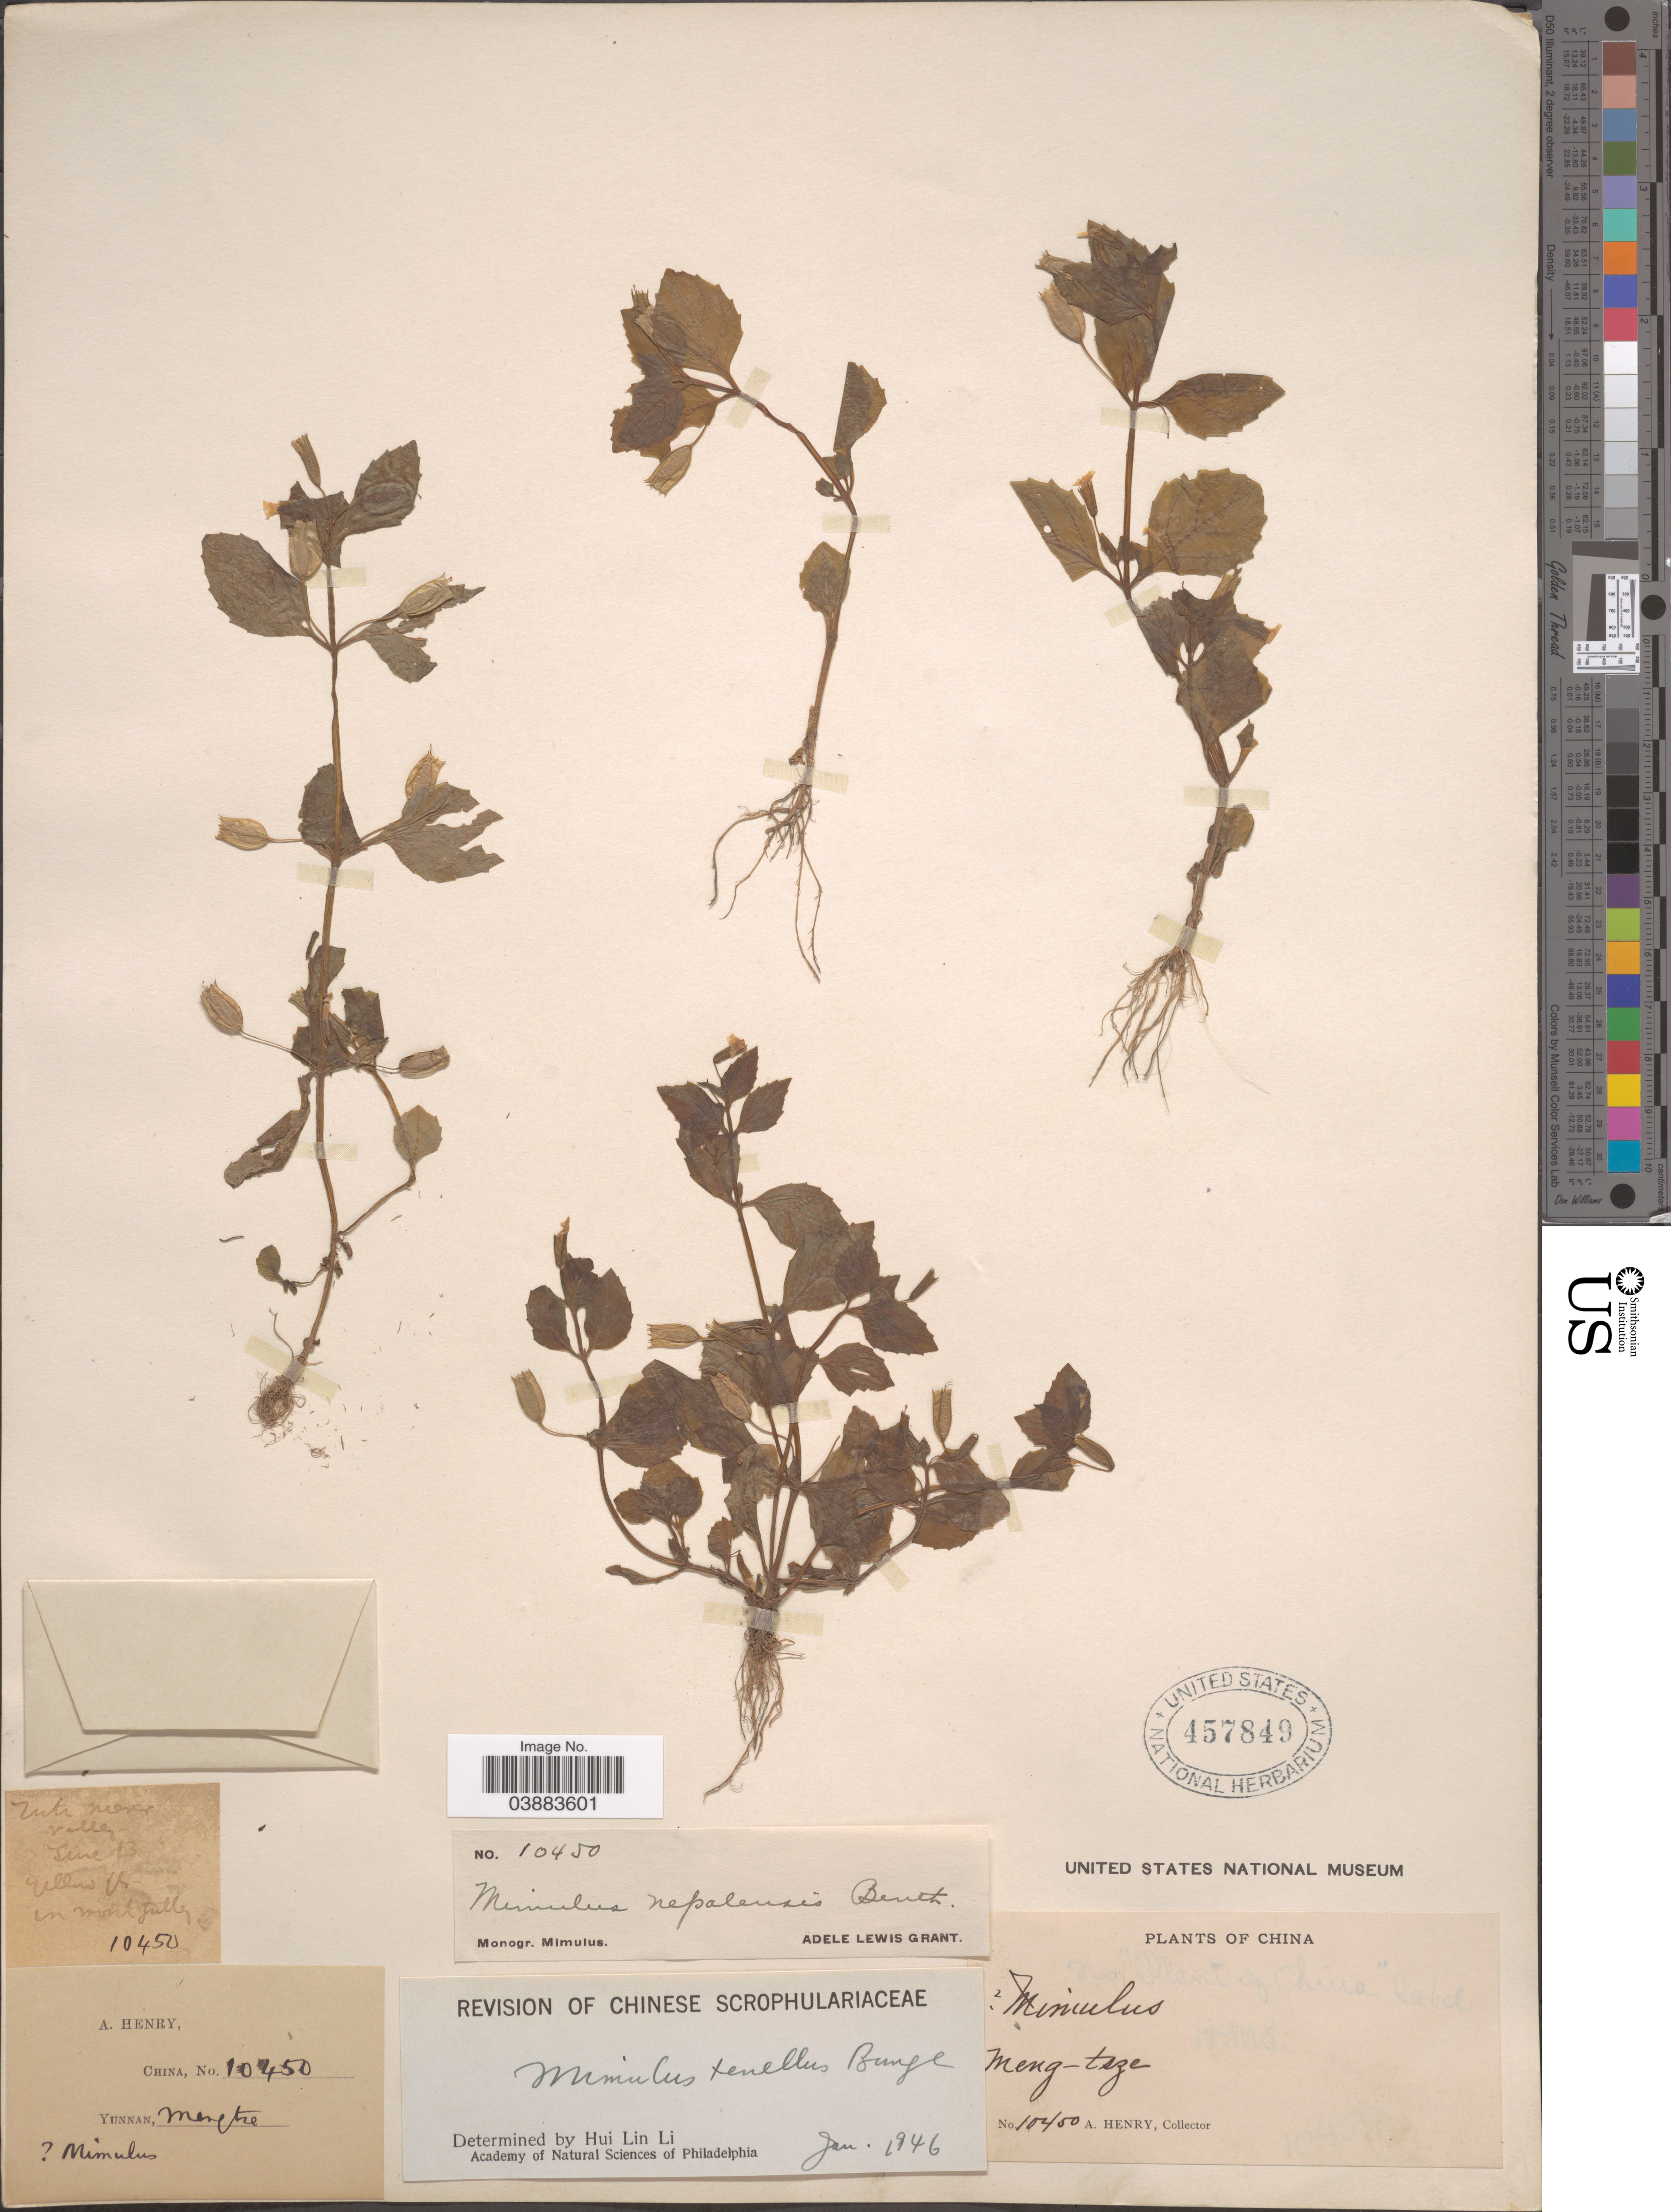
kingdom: Plantae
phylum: Tracheophyta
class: Magnoliopsida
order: Lamiales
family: Phrymaceae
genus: Mimulus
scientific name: Mimulus tenellus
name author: Bunge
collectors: A. Henry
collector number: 10450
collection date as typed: Transcribed d/m/y: /6/13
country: China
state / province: Yunnan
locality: Mts near valley. Meng-tsze.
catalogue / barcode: US 457849